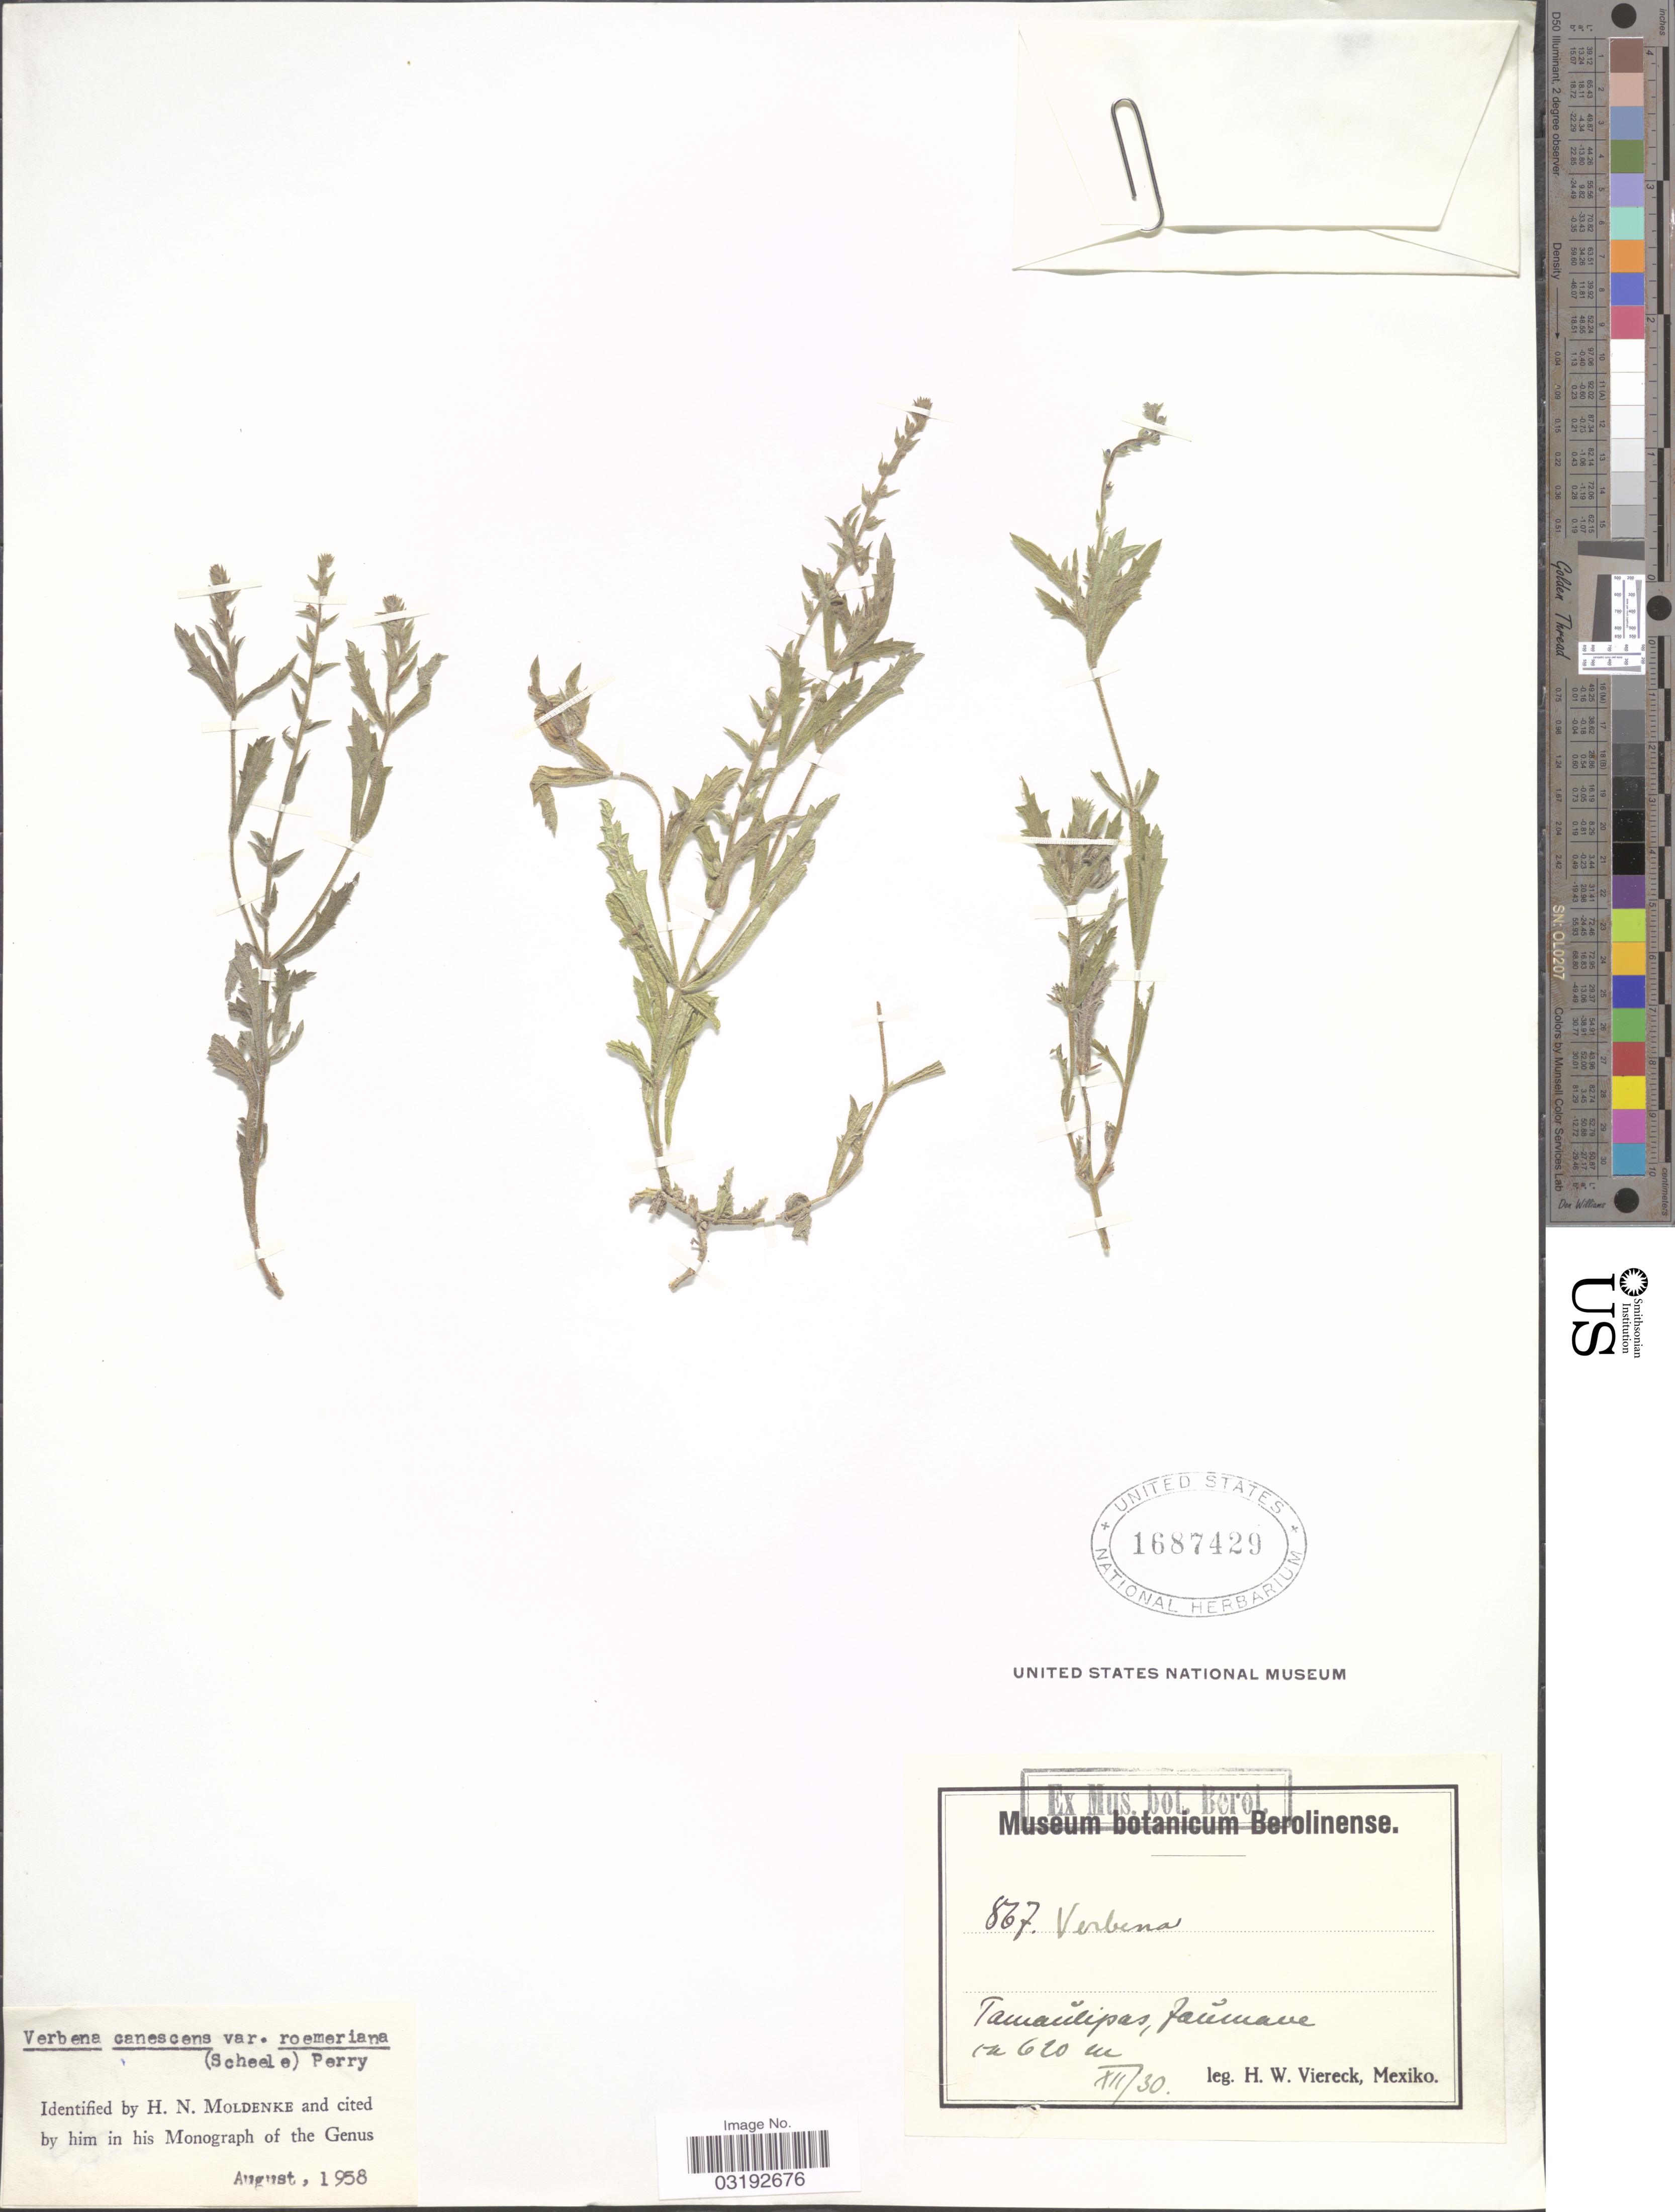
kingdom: Plantae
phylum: Tracheophyta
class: Magnoliopsida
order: Lamiales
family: Verbenaceae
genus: Verbena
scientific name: Verbena canescens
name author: Kunth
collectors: H. W. Viereck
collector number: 867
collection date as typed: Transcribed d/m/y: /12/30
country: Mexico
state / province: Tamaulipas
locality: Jaumave.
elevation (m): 620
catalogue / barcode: US 1687429